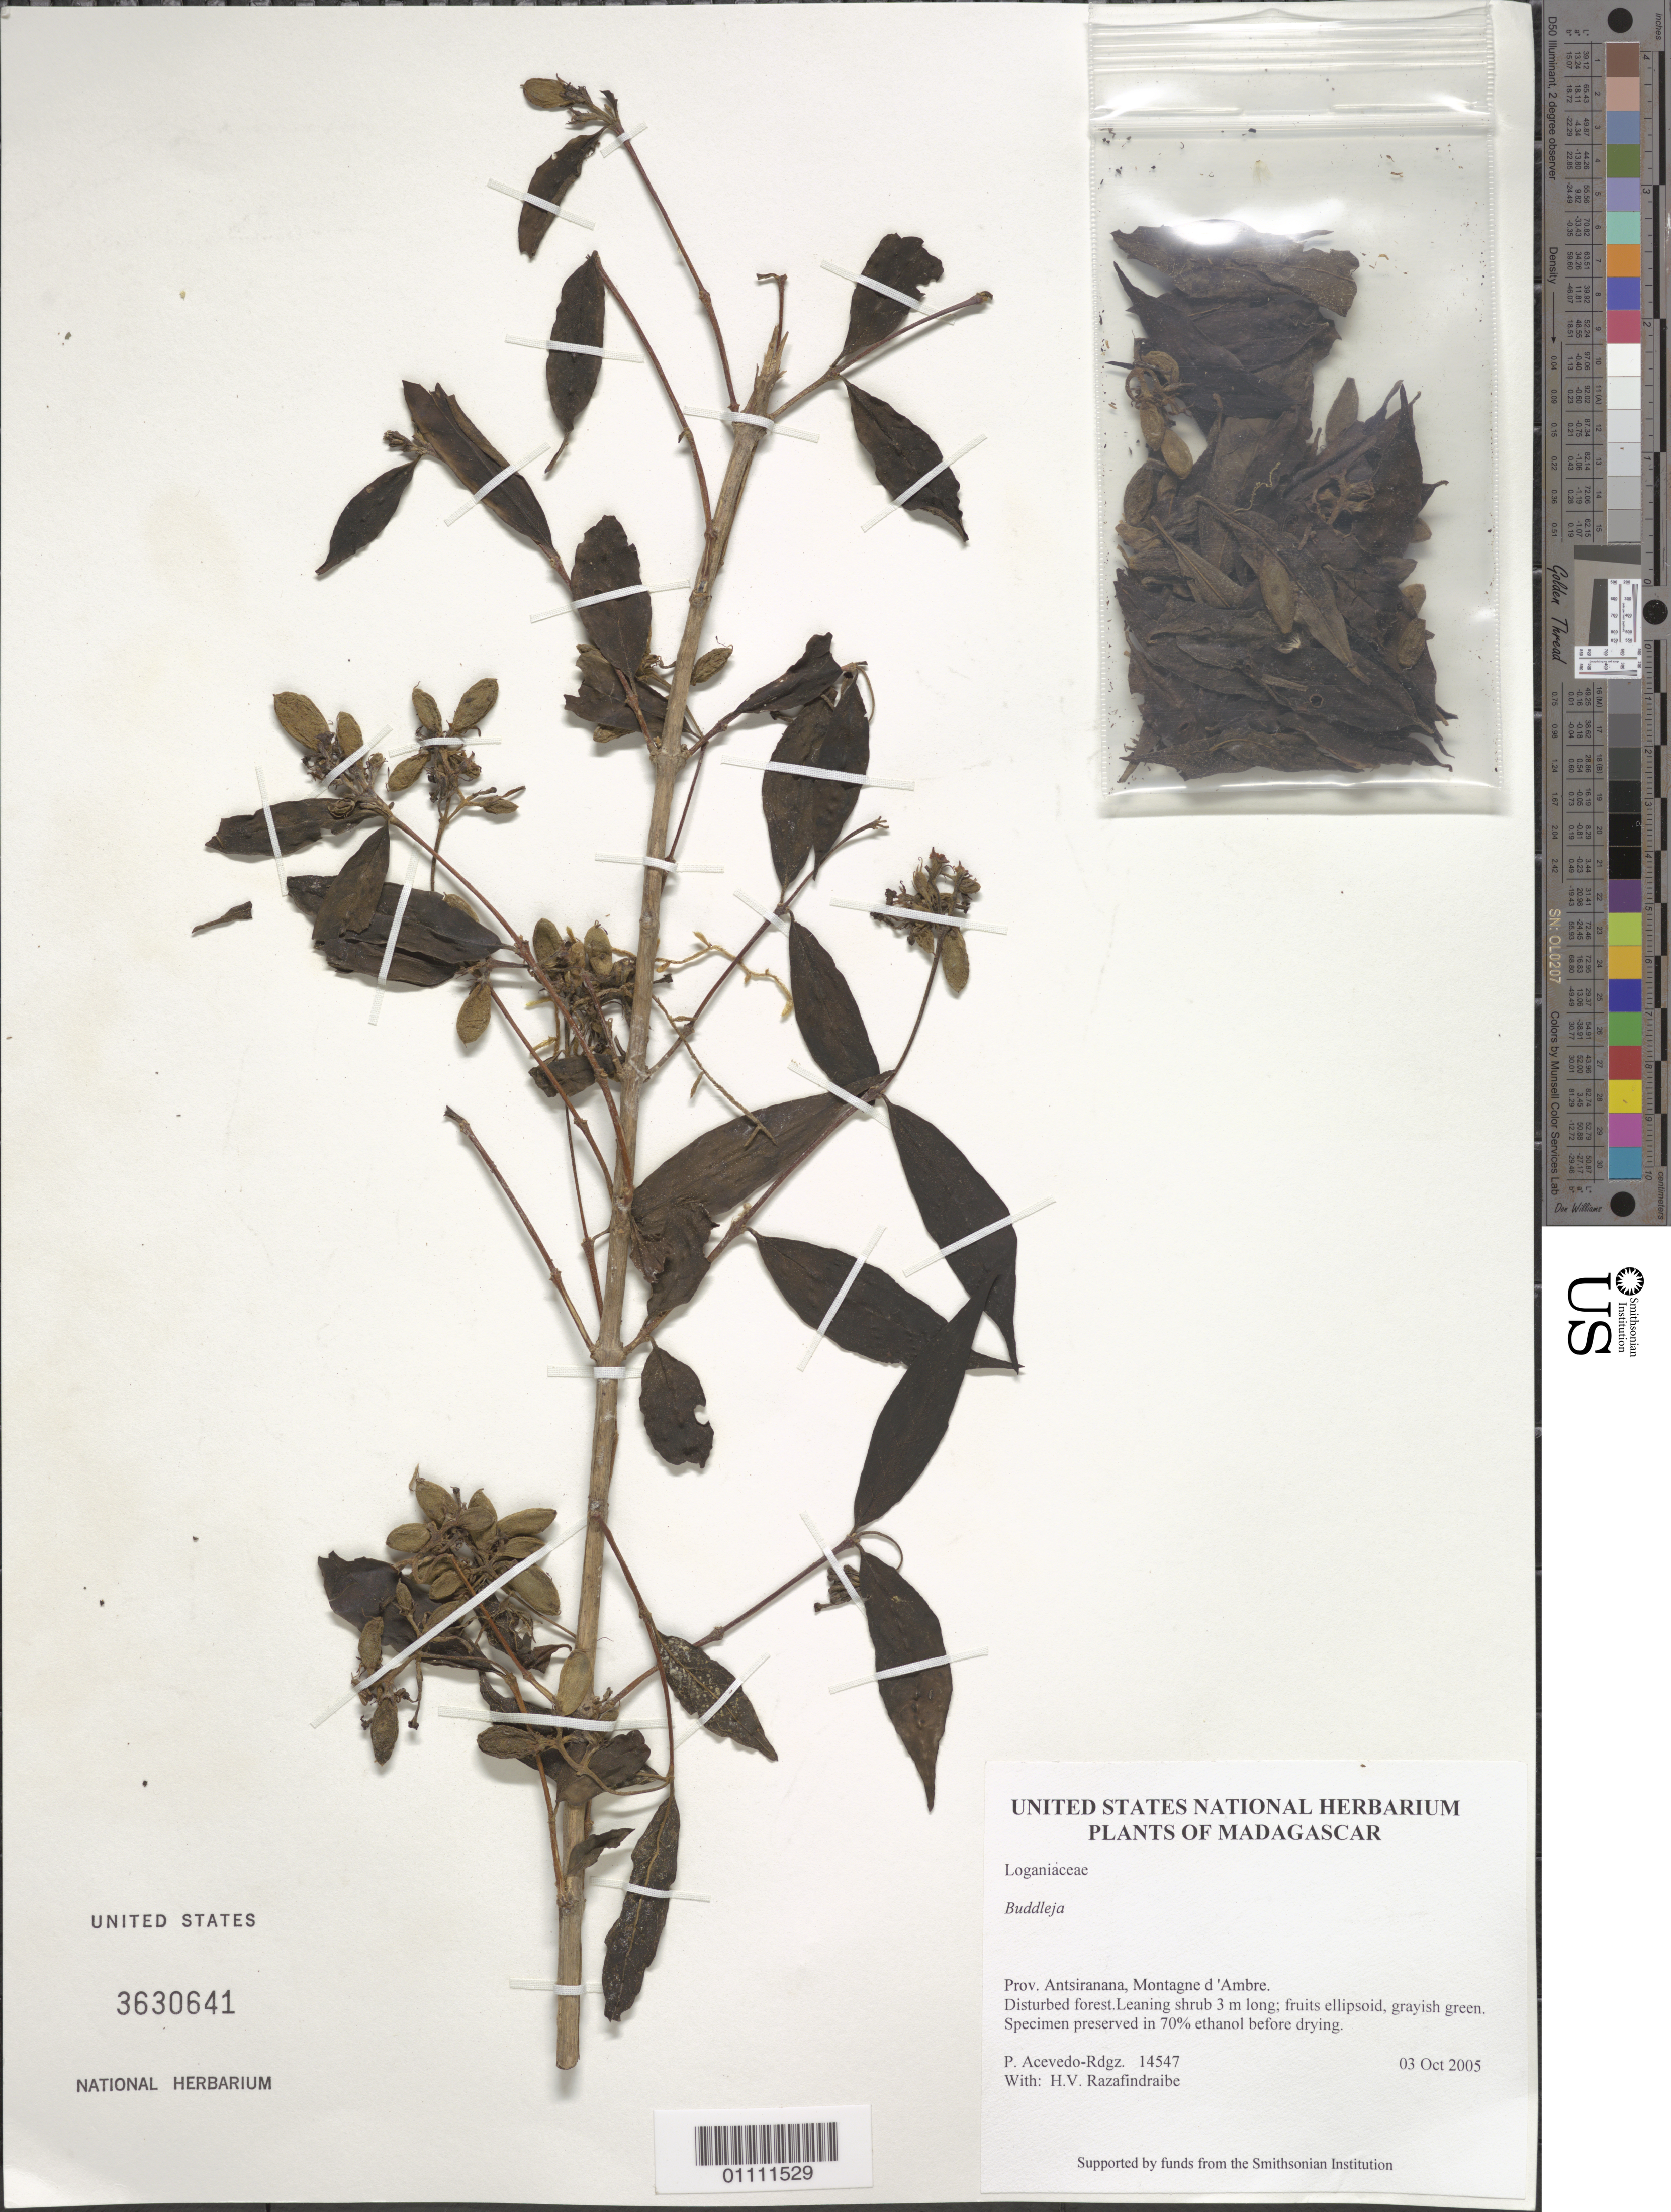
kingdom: Plantae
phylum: Tracheophyta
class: Magnoliopsida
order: Lamiales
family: Scrophulariaceae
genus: Buddleja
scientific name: Buddleja sp.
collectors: P. Acevedo-Rodr. & H. Razafindraibe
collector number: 14547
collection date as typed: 03 Oct 2005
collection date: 2005-10-03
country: Madagascar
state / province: Diana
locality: Prov. Antsiranana, Montagne d 'Ambre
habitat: Disturbed forest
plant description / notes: US, MO, K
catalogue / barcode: US 3630641